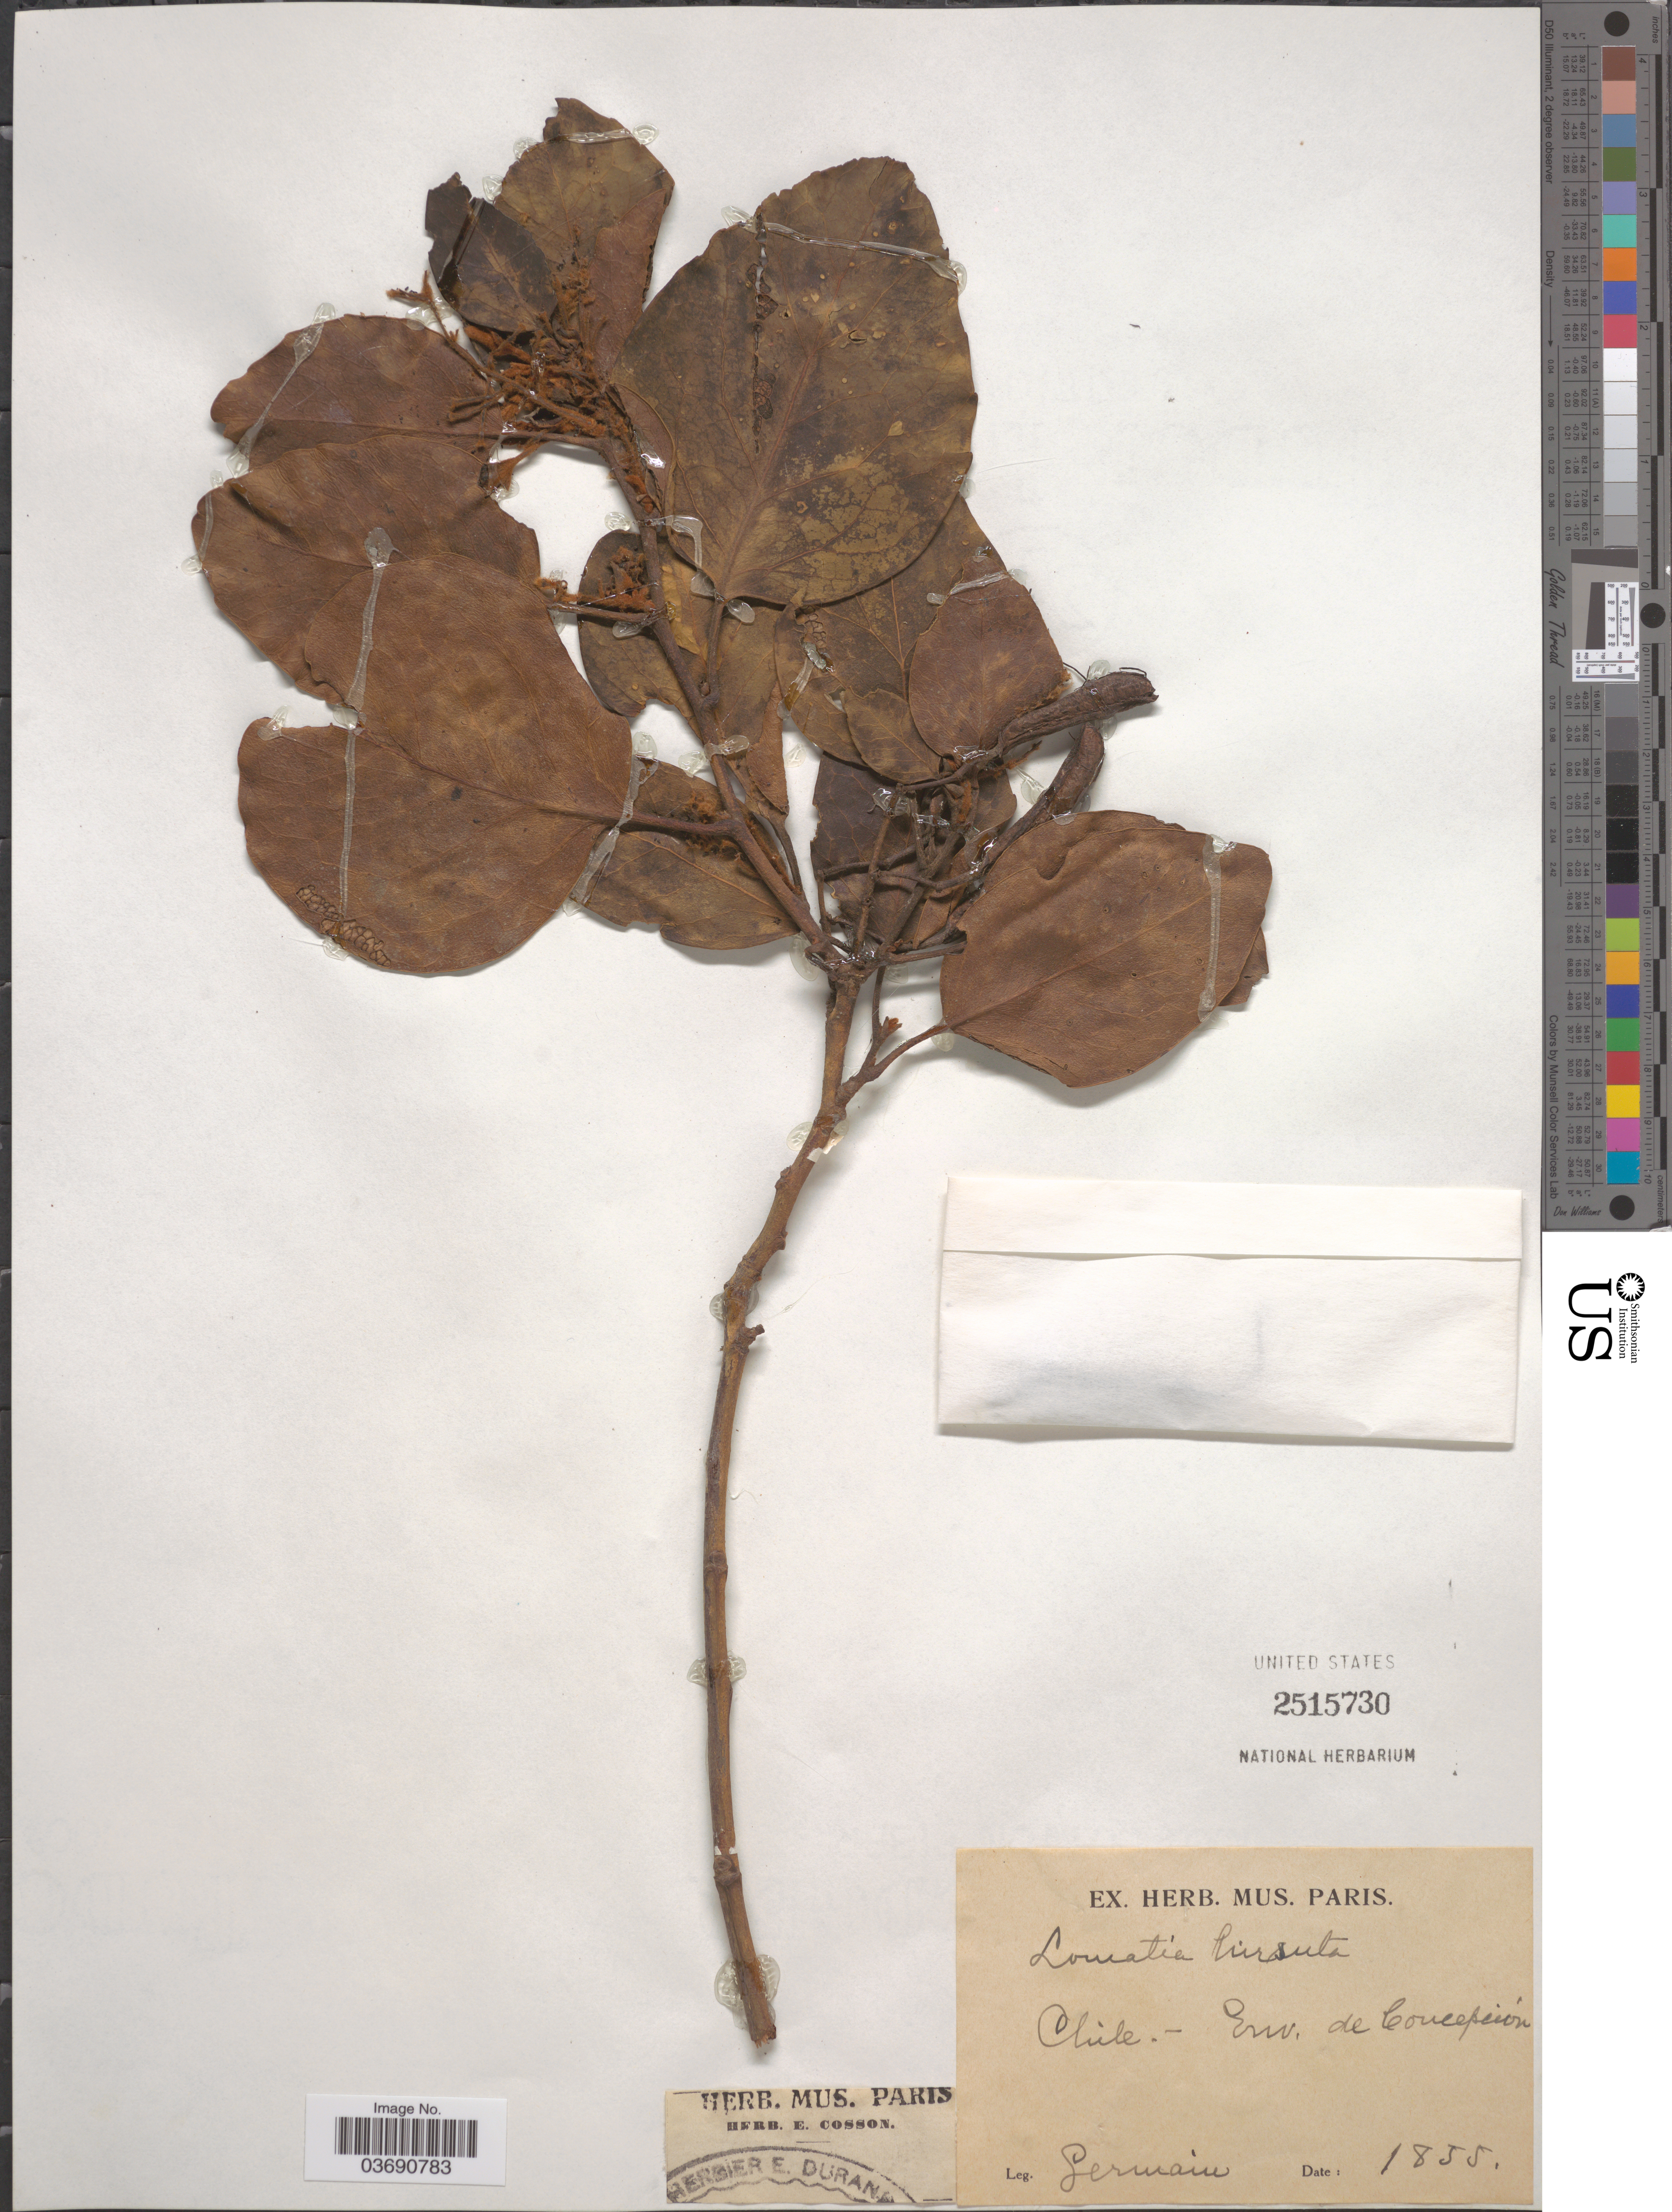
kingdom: Plantae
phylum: Tracheophyta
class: Magnoliopsida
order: Proteales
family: Proteaceae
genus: Lomatia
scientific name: Lomatia hirsuta subsp. obliqua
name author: (Ruiz & Pav.) R.T. Penn.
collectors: -. Germain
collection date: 1855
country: Chile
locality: Env. de Concepción.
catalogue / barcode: US 2515730